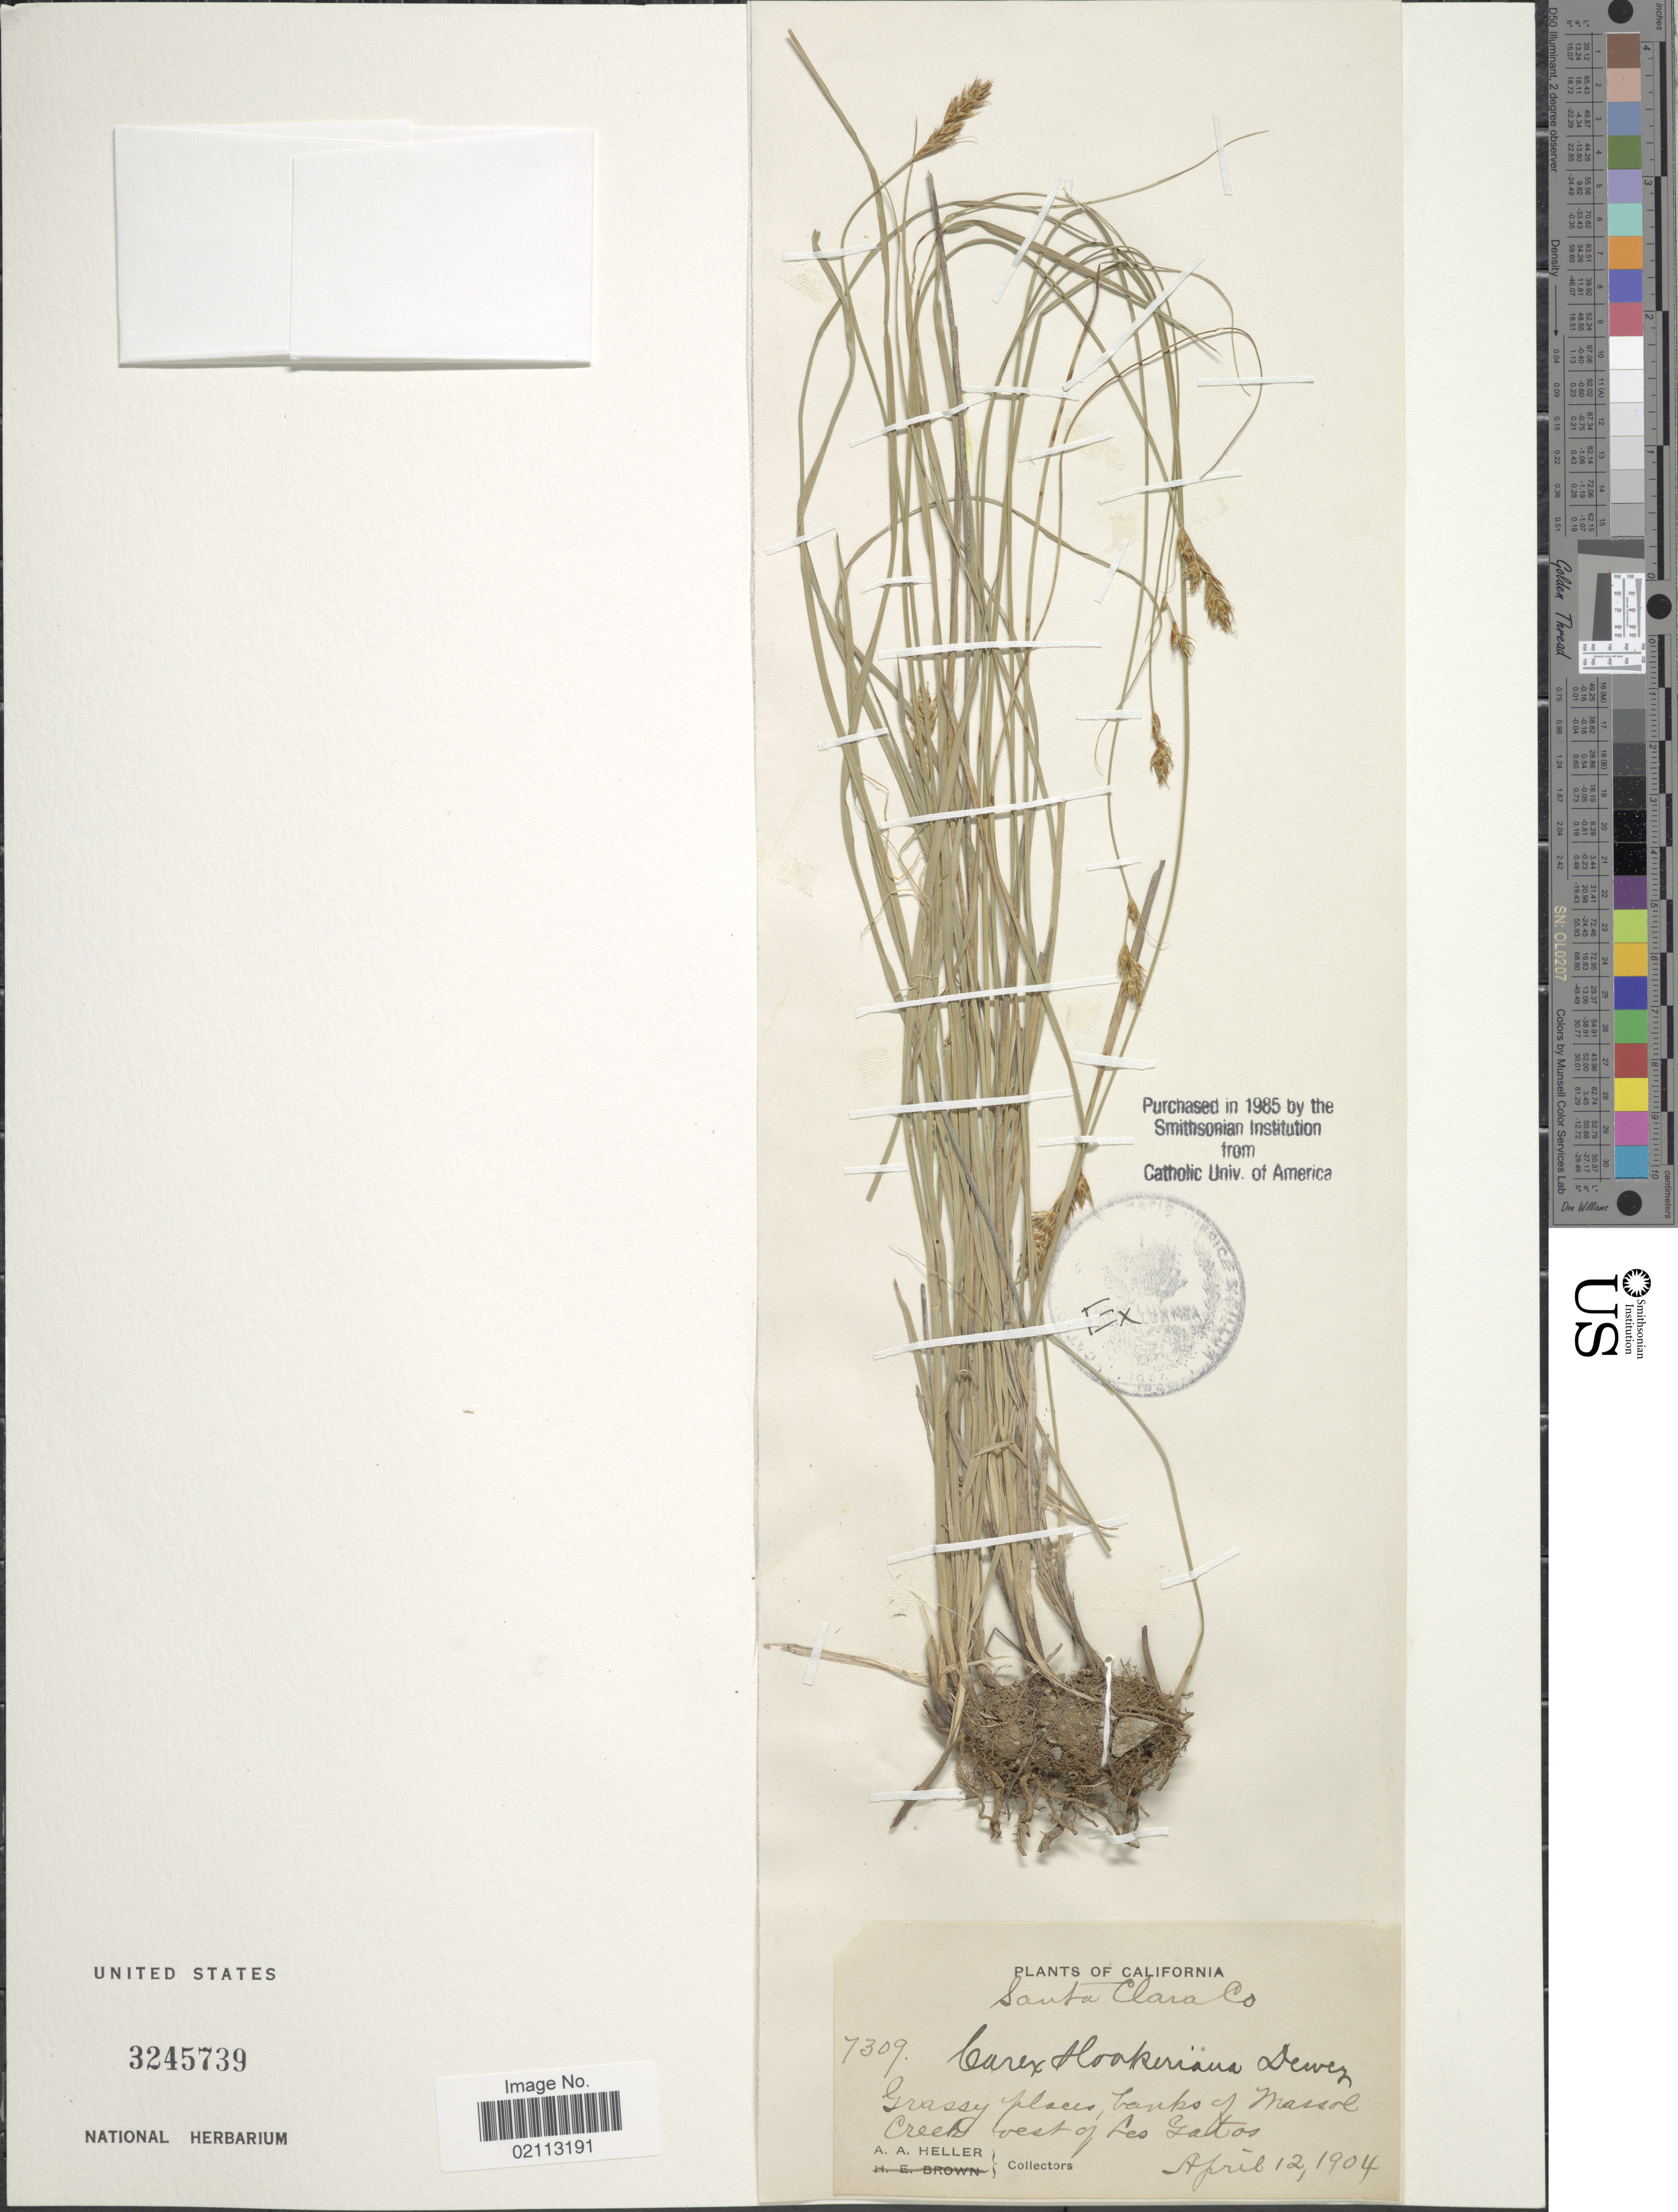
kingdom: Plantae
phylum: Tracheophyta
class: Liliopsida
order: Poales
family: Cyperaceae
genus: Carex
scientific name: Carex hookeriana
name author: Dewey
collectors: A. A. Heller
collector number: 7309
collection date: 1904-04-12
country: United States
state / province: California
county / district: Santa Clara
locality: Santa Clara Co., banks of Massol Creek, west of Los Gatos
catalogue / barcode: US 3245739